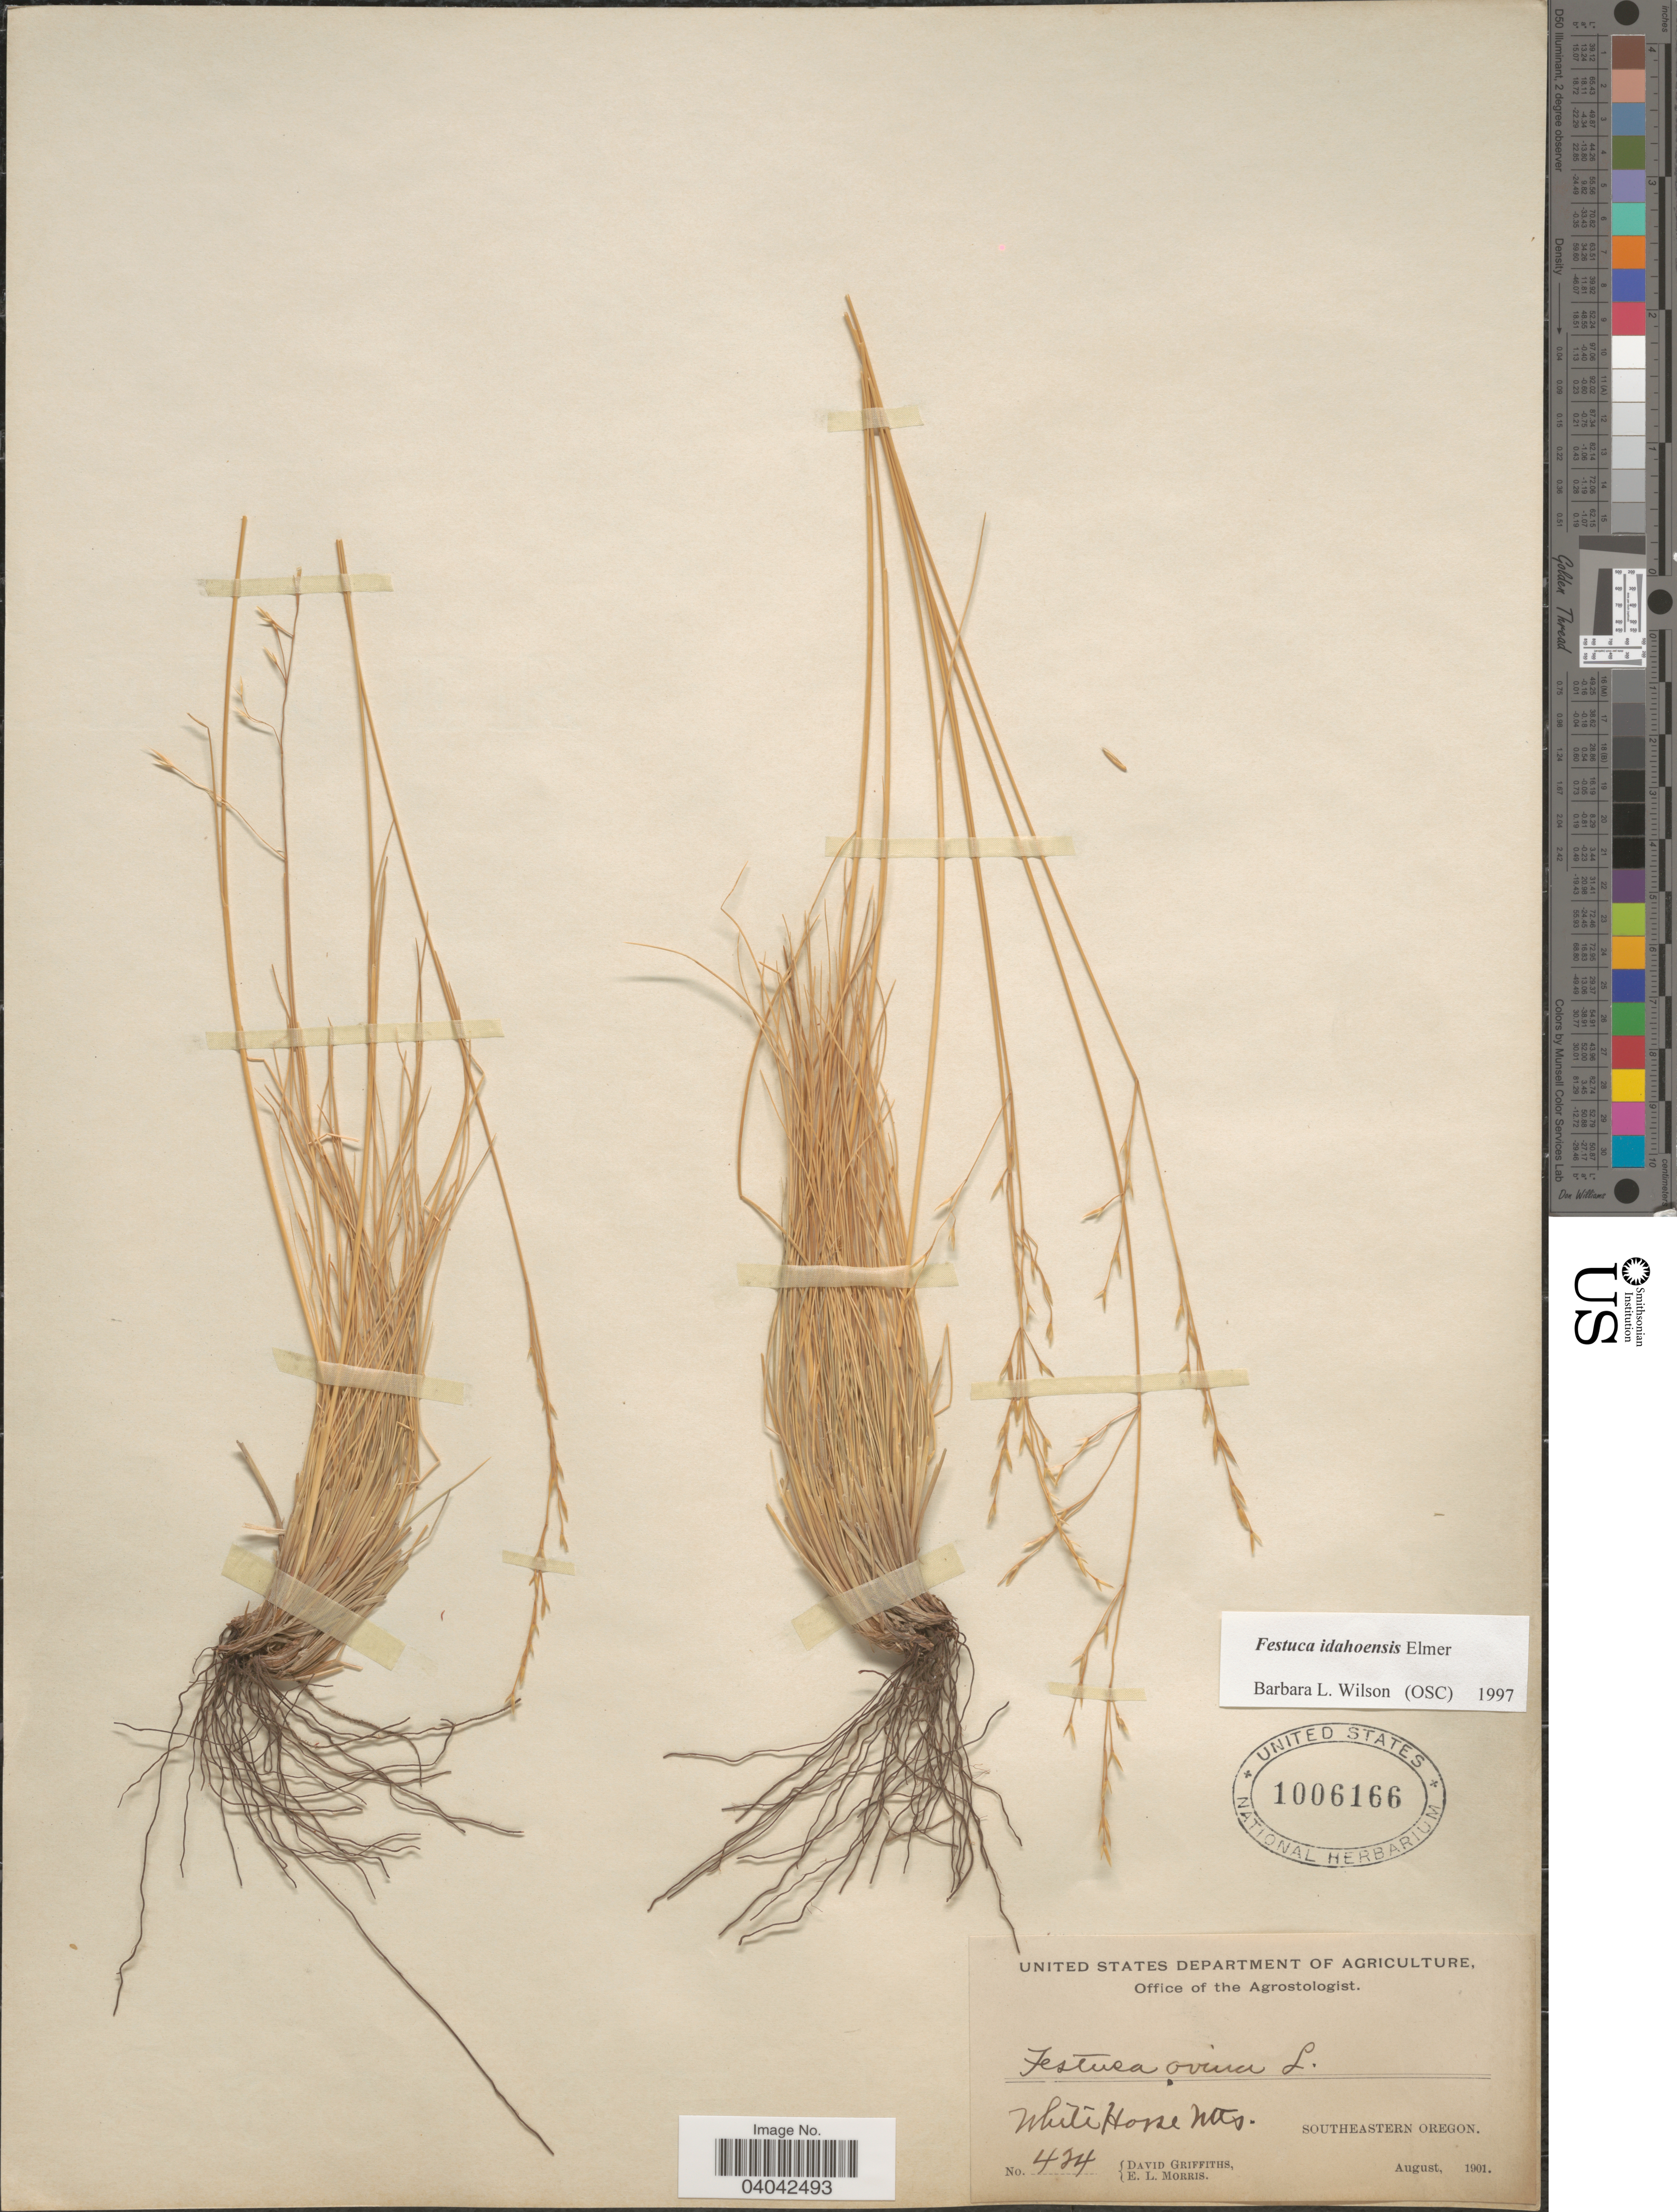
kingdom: Plantae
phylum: Tracheophyta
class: Liliopsida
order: Poales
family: Poaceae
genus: Festuca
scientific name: Festuca idahoensis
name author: Elmer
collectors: D. Griffiths & E. Morris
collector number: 424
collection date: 1901-08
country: United States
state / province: Oregon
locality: White Horse Mts. Southeastern Oregon.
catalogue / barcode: US 1006166